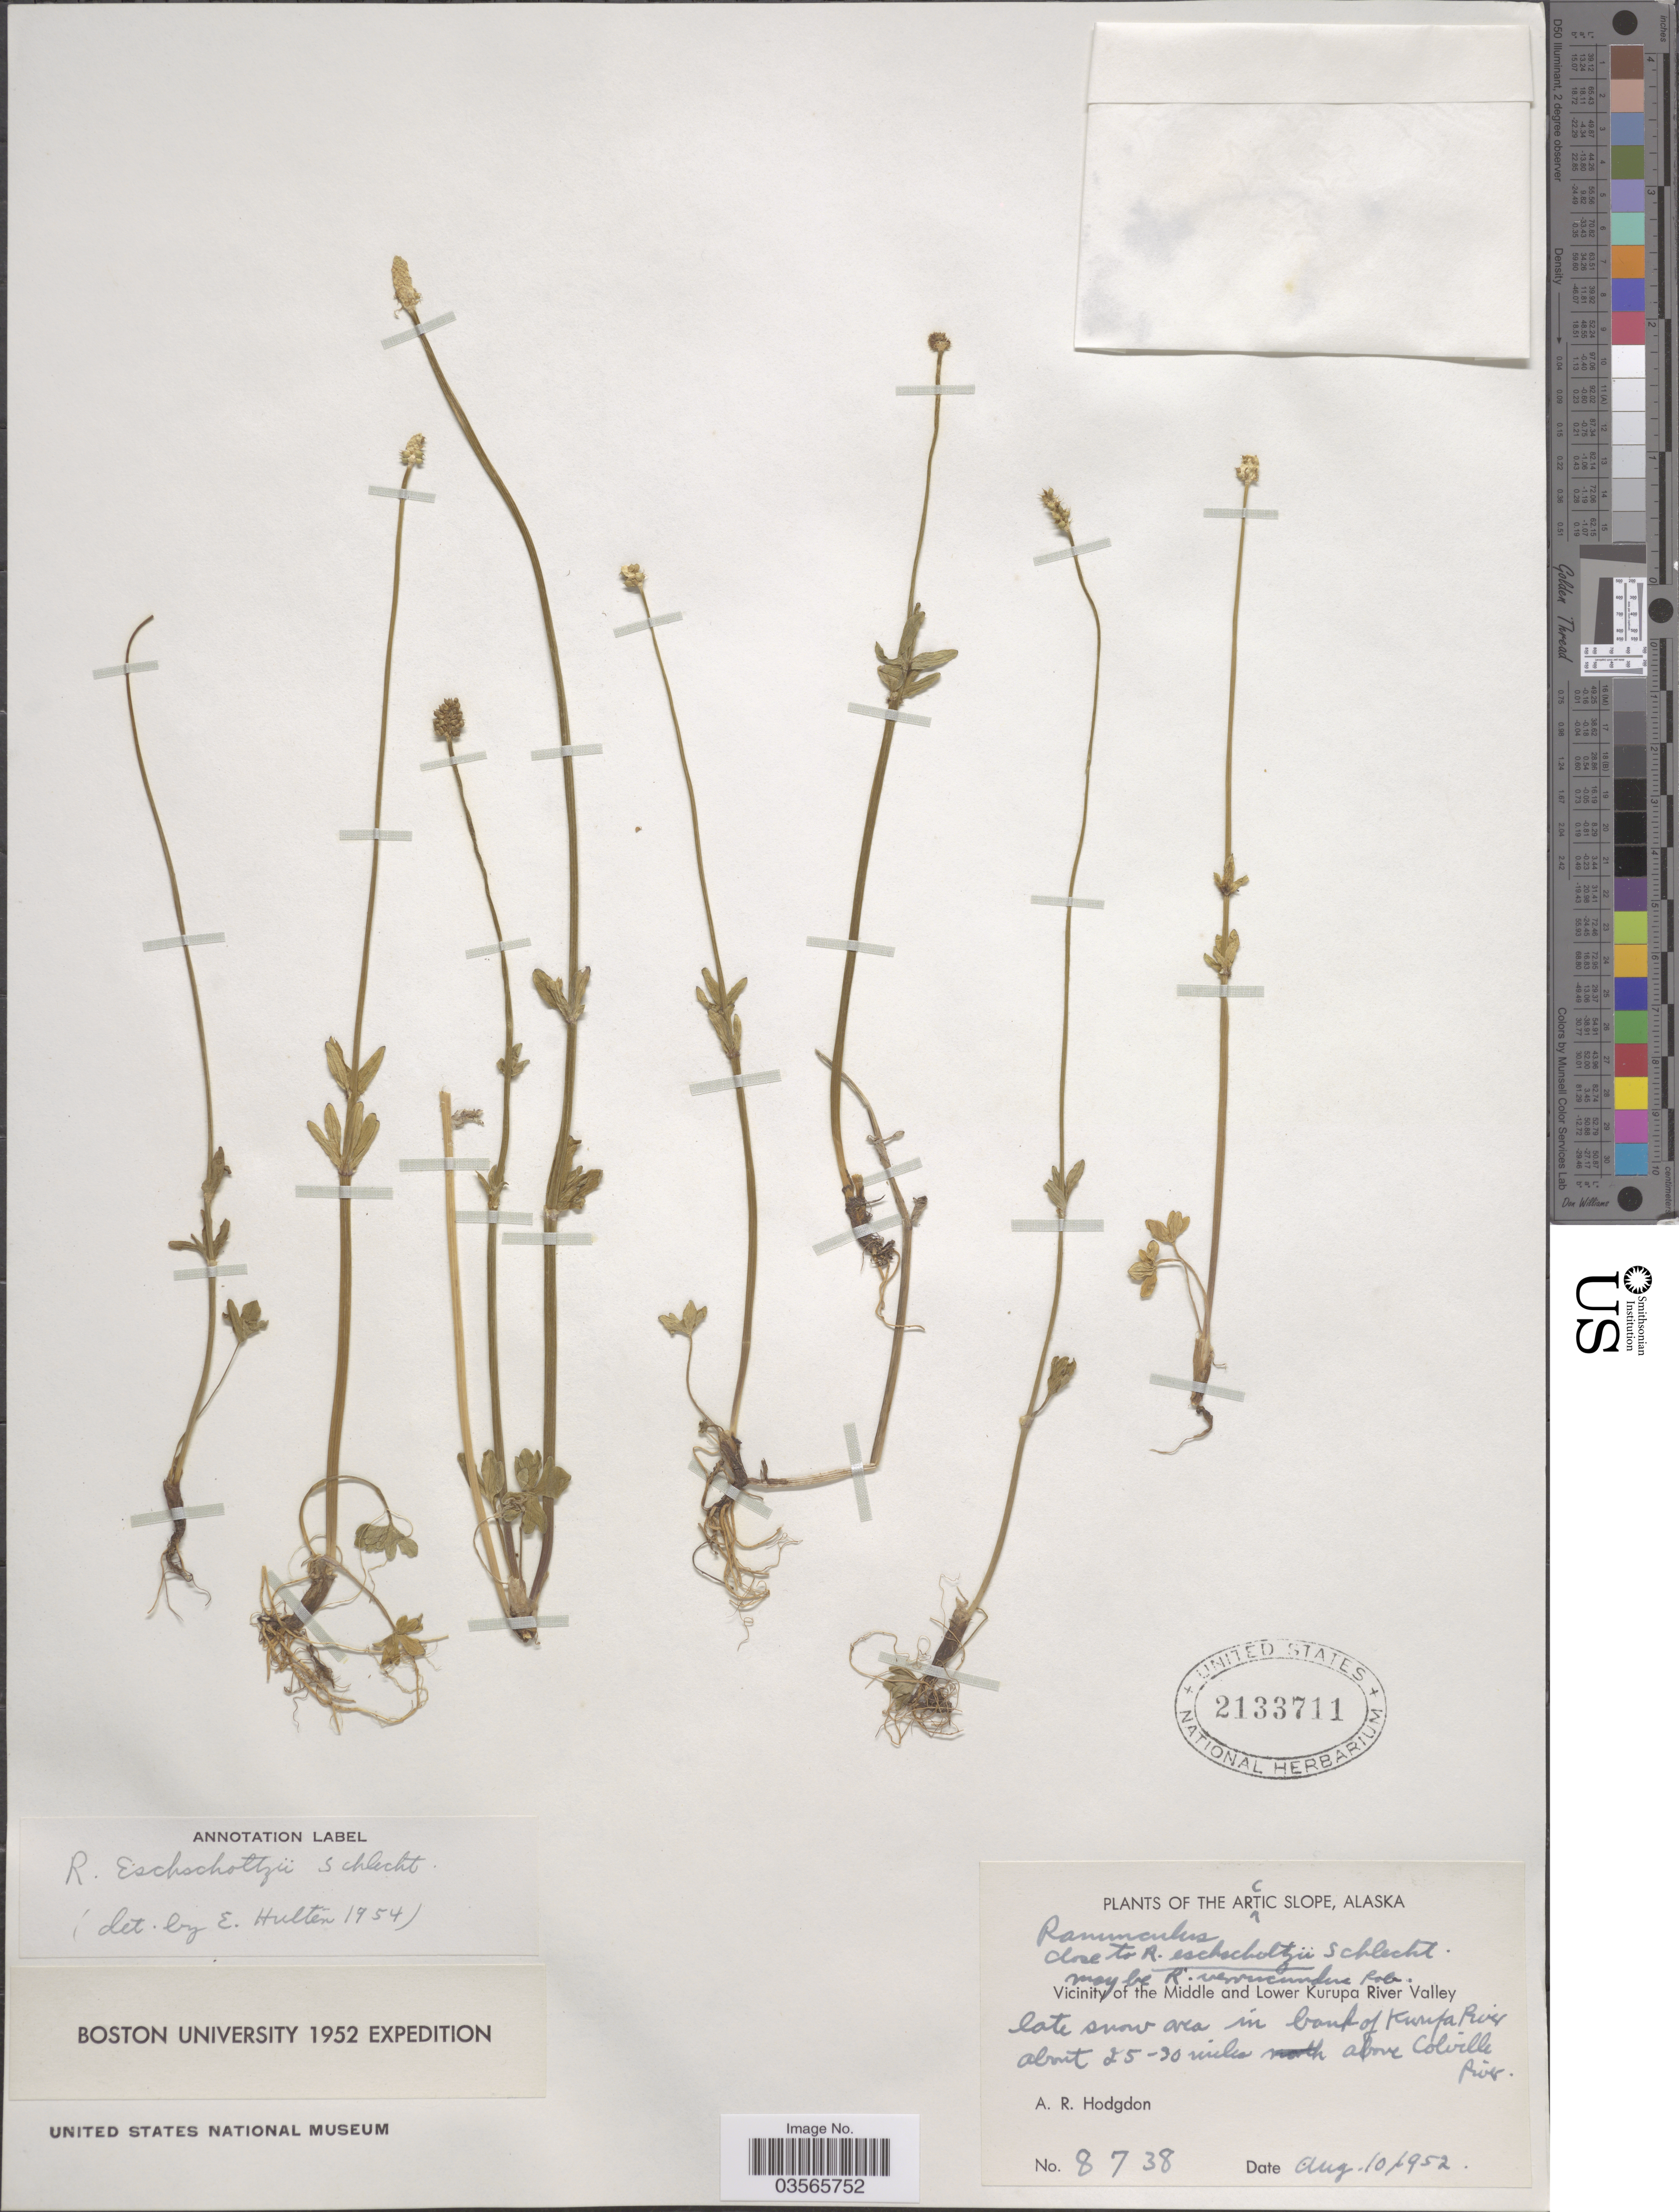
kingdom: Plantae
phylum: Tracheophyta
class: Magnoliopsida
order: Ranunculales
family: Ranunculaceae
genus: Ranunculus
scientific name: Ranunculus eschscholtzii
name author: Schltdl.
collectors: A. R. Hodgdon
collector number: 8738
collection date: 1952-08-10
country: United States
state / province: Alaska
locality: The Arctic slope, Vicinity of the Middle and Lower Kurupa River Valley. Late snow area in bank of Kurupa River about 25-30 miles above Colville River.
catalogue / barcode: US 2133711